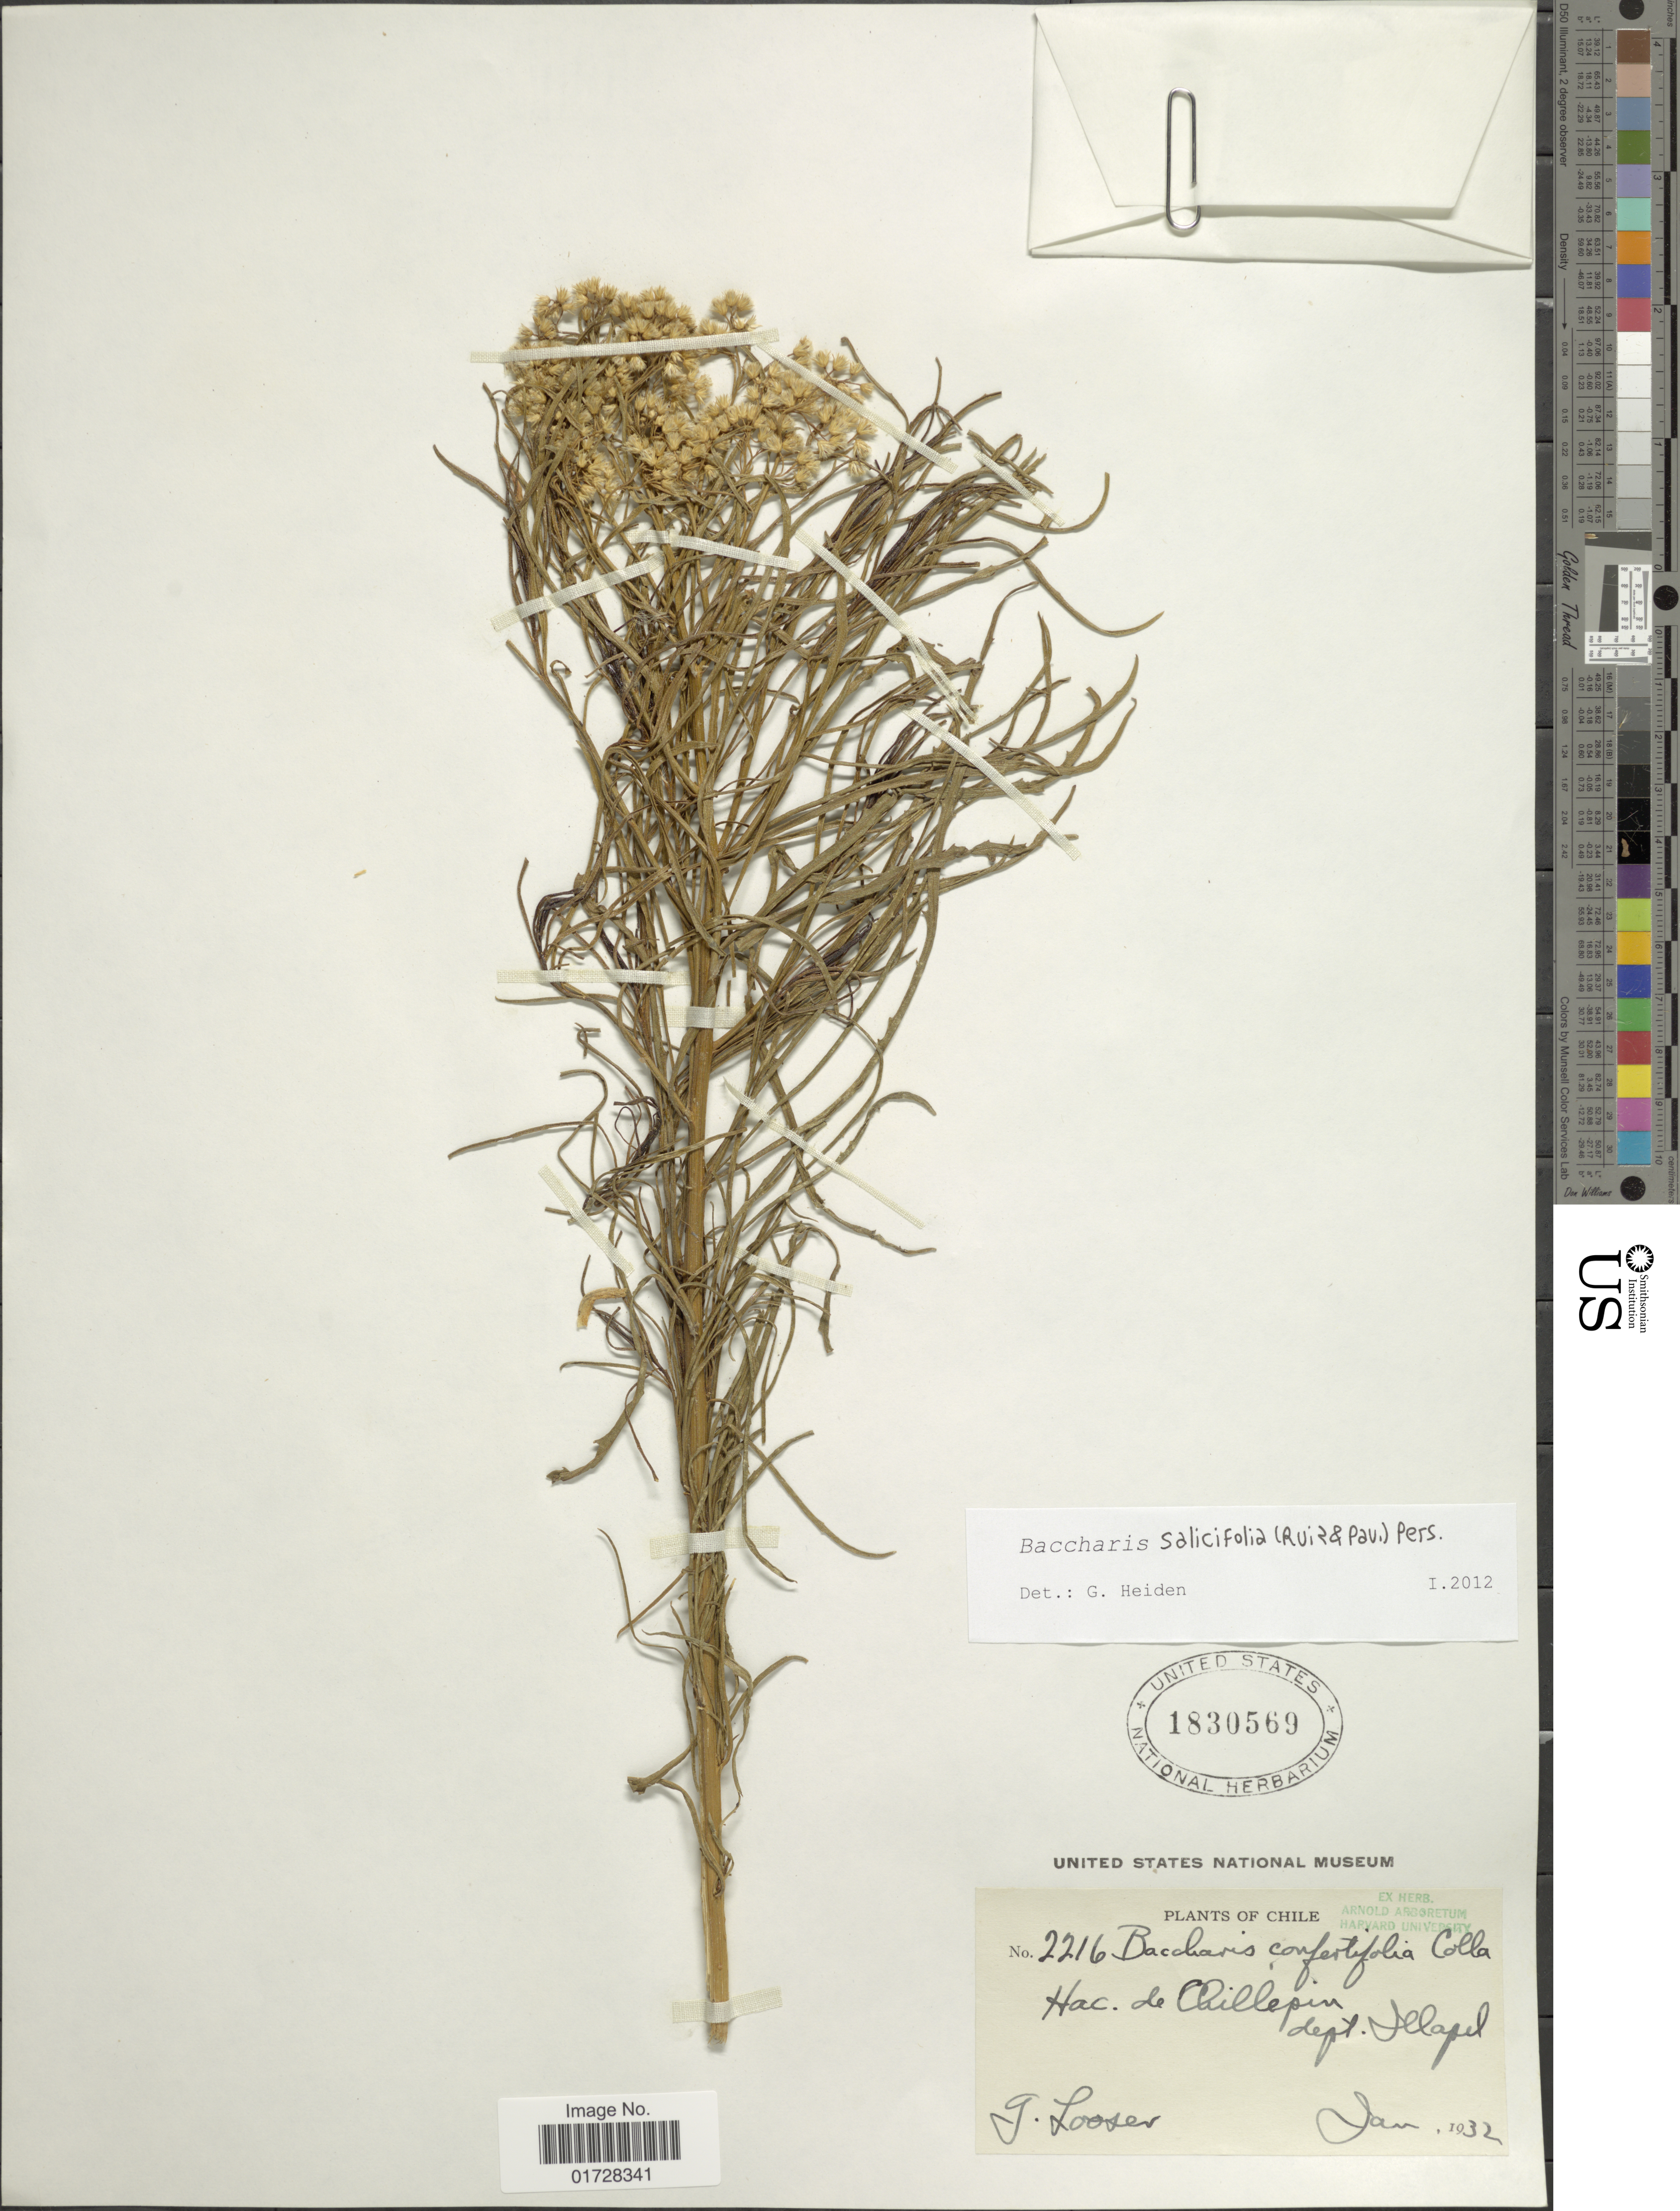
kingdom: Plantae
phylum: Tracheophyta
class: Magnoliopsida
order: Asterales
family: Asteraceae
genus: Baccharis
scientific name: Baccharis salicifolia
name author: (Ruiz & Pav.) Pers.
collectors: G. Looser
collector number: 2216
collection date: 1932-01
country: Chile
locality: Hac. de Chillepin, dept. Illapel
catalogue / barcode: US 1830569